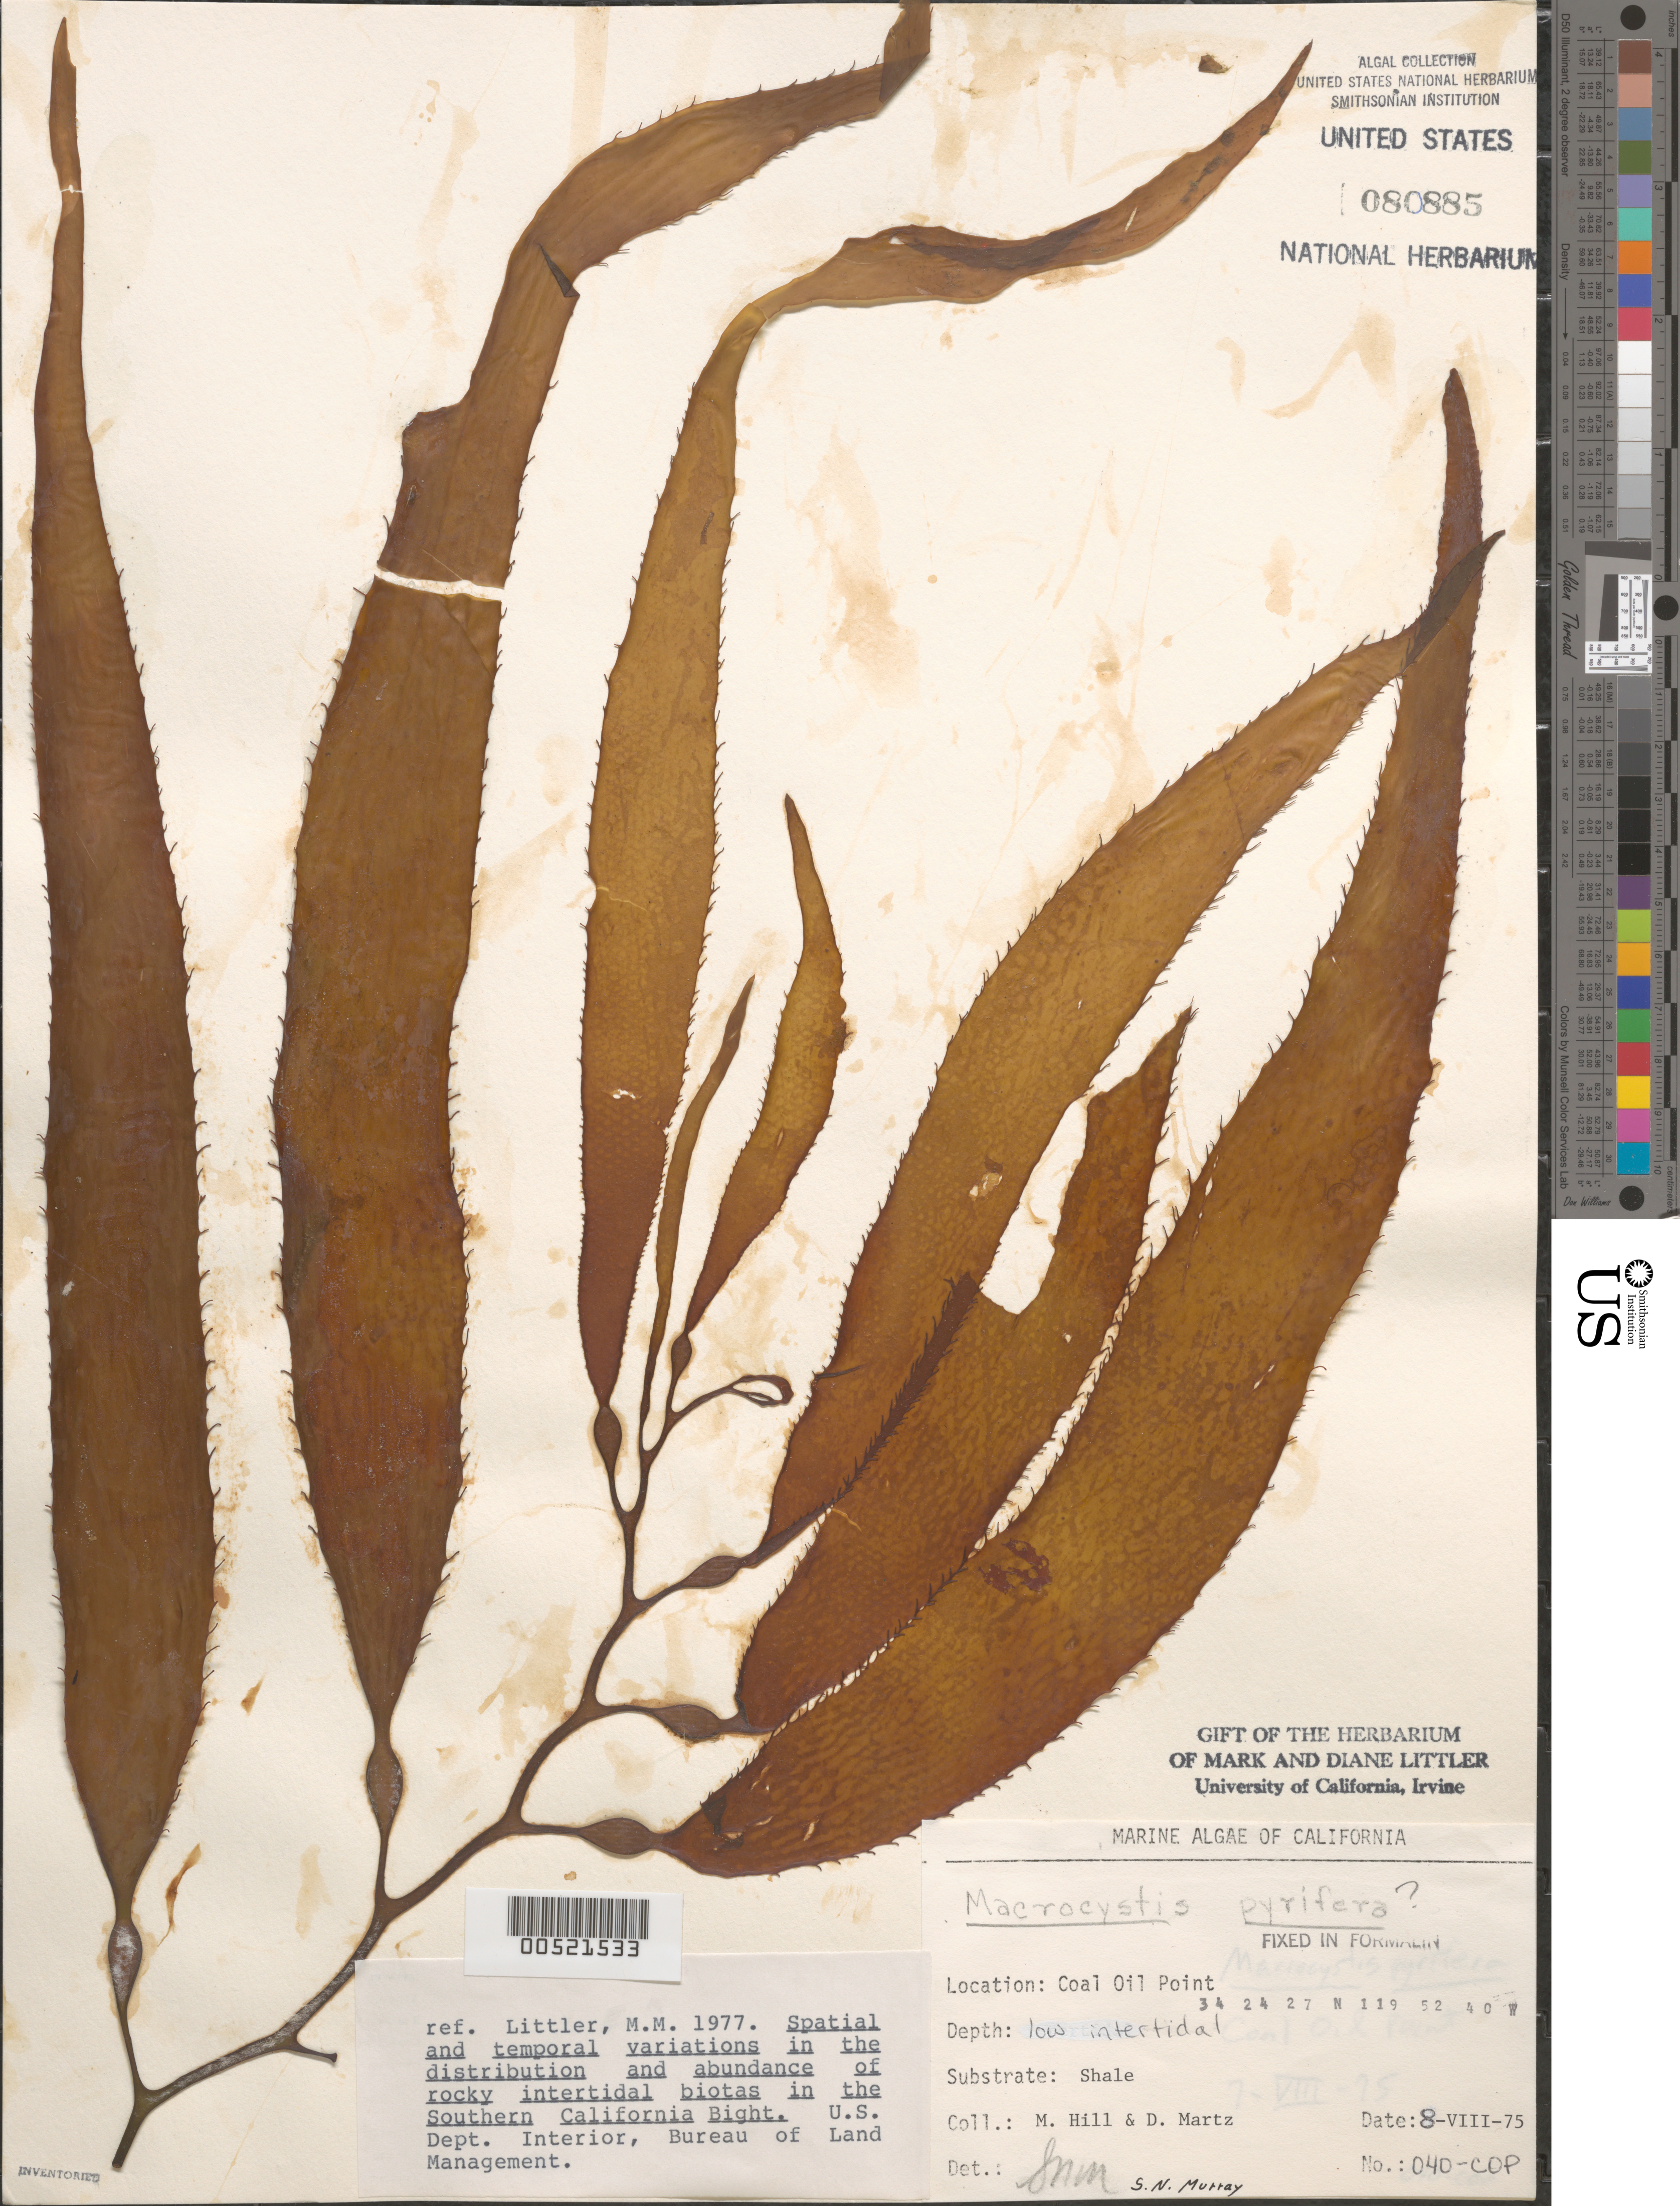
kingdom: Chromista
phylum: Ochrophyta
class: Phaeophyceae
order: Laminariales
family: Laminariaceae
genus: Macrocystis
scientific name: Macrocystis pyrifera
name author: (L.) C. Agardh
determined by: Murray, S. N.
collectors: M. Hill & D. Martz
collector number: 040-cop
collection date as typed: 08 Aug 1975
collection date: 1975-08-08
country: United States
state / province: California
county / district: Santa Barbara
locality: Coal Oil Point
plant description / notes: BLM-SOCALBIGHT Rocky Intertidal Survey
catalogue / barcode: US 80885